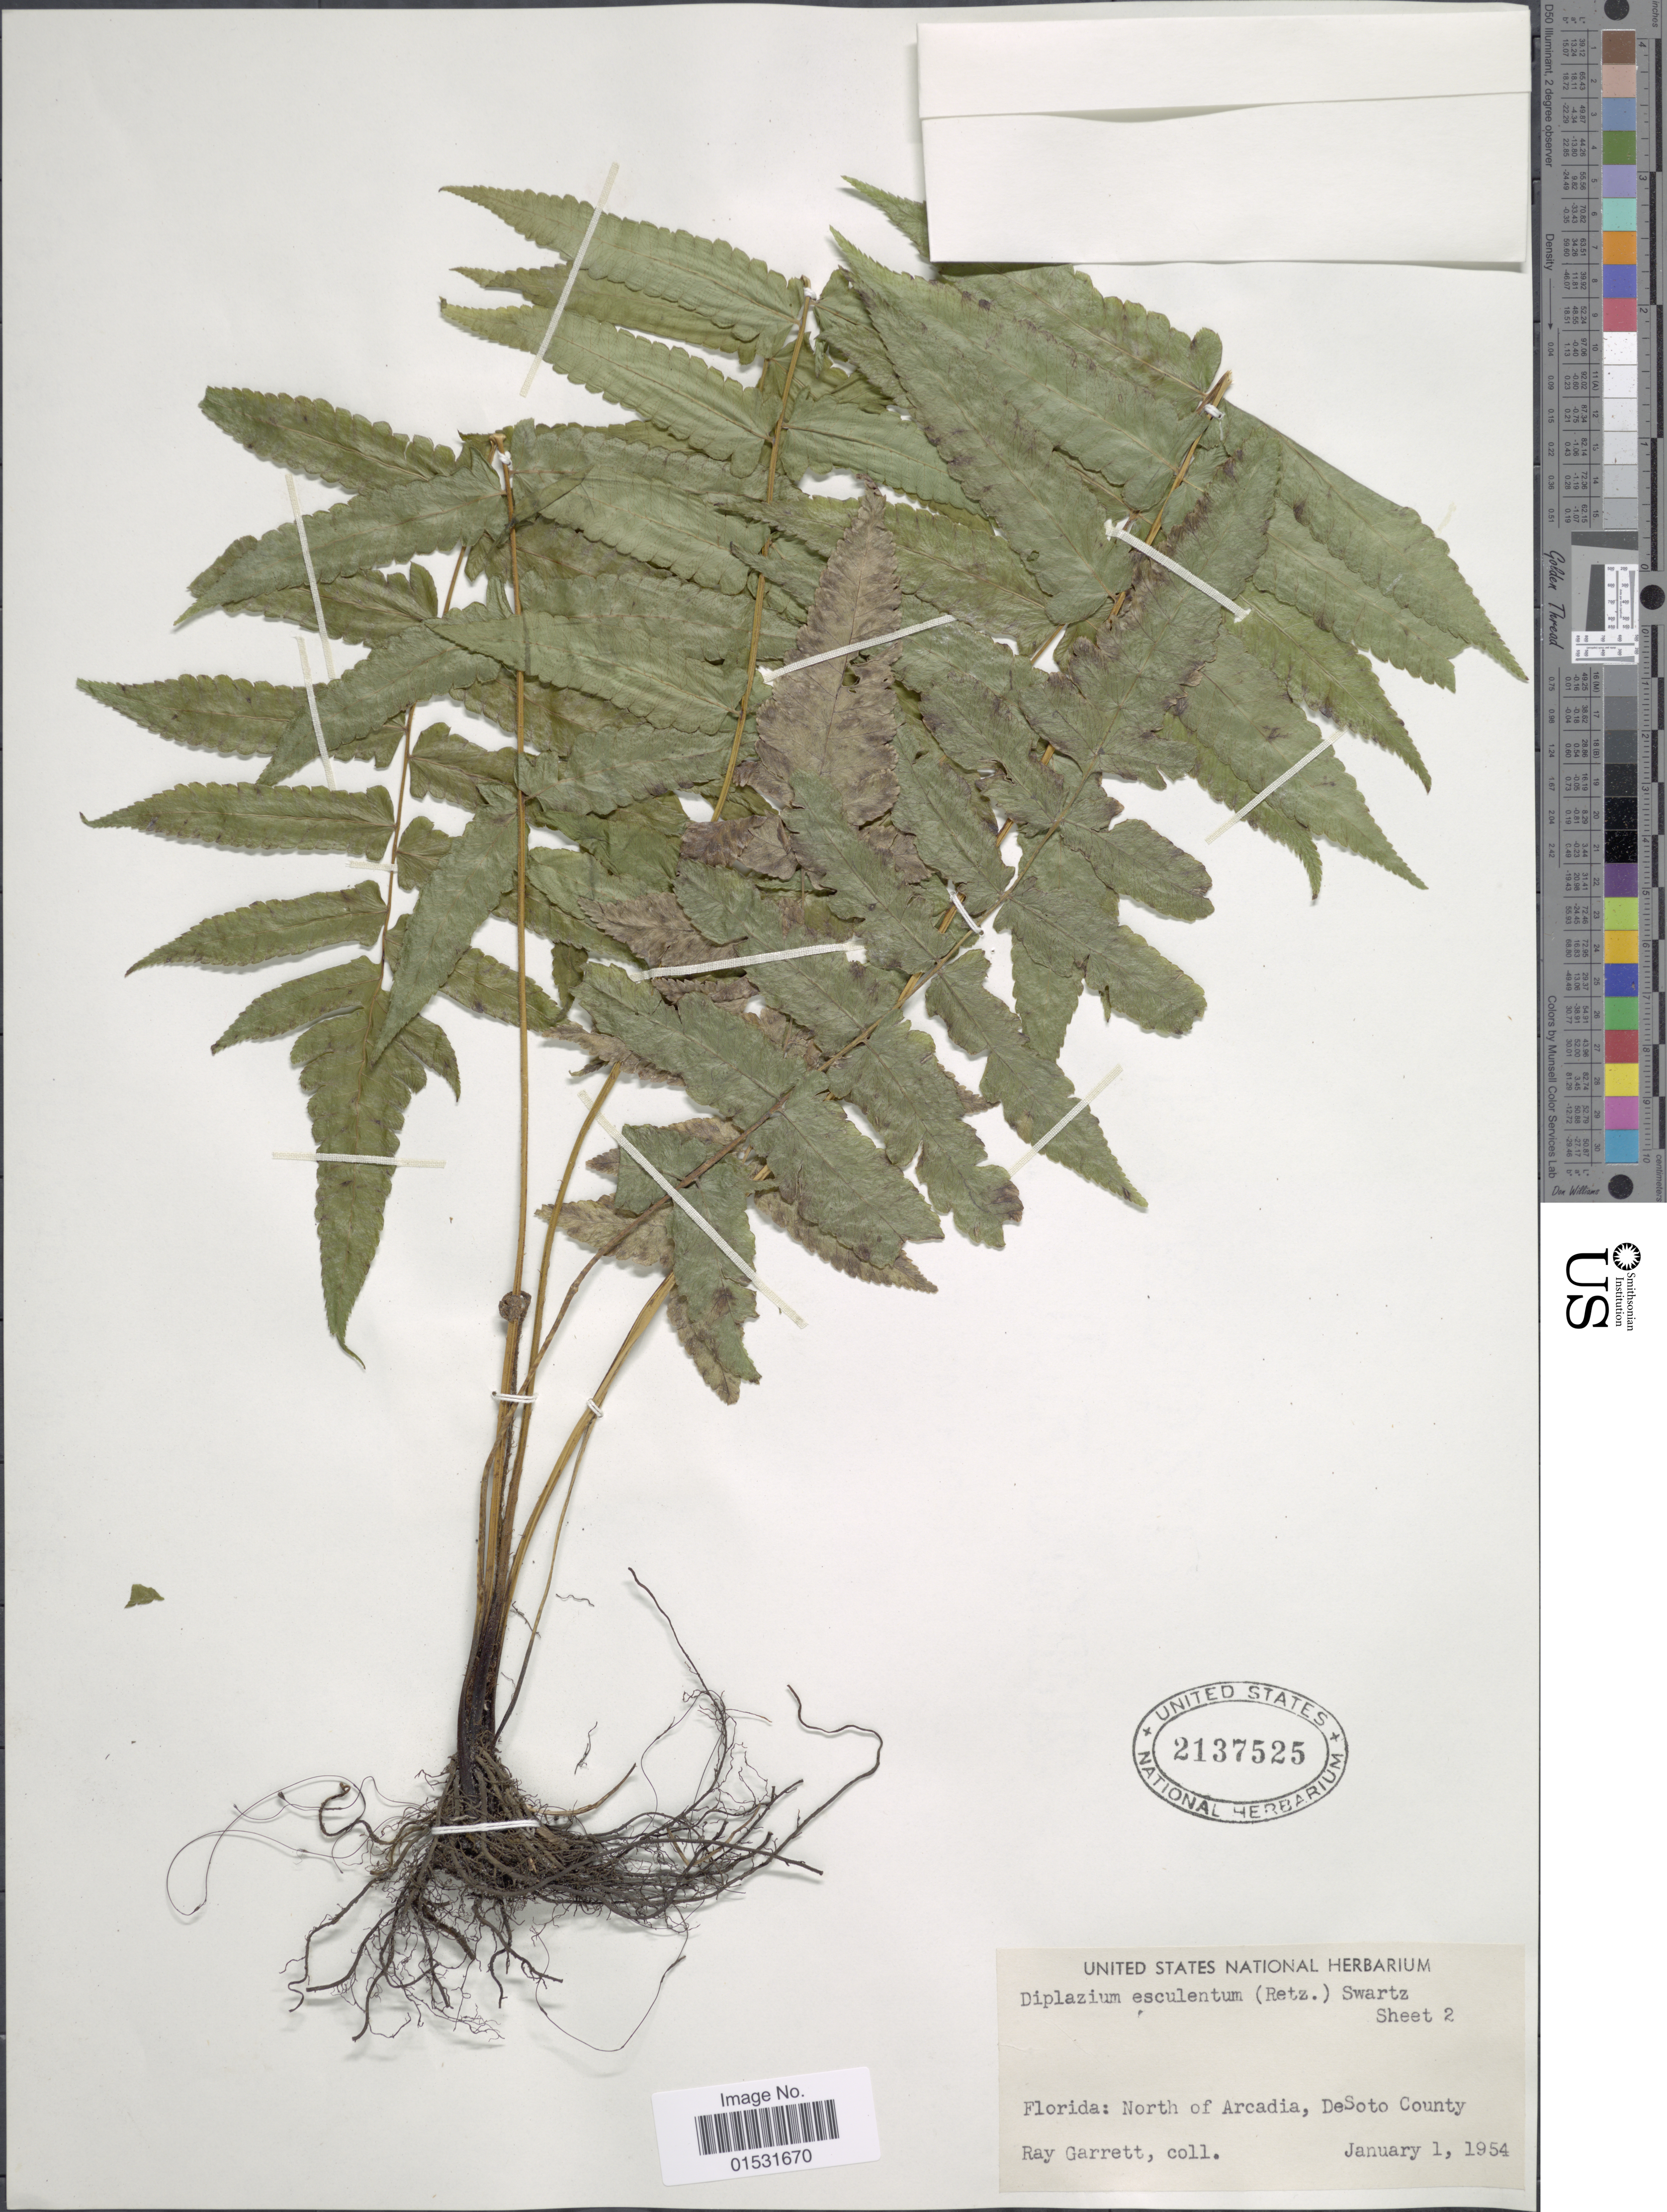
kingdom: Plantae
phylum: Tracheophyta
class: Polypodiopsida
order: Polypodiales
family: Athyriaceae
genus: Diplazium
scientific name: Diplazium esculentum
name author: (Retz.) Sw.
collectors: R. Garrett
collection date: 1954-01-01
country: United States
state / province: Florida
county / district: DeSoto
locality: North of Arcadia, DeSoto County.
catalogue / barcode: US 2137525